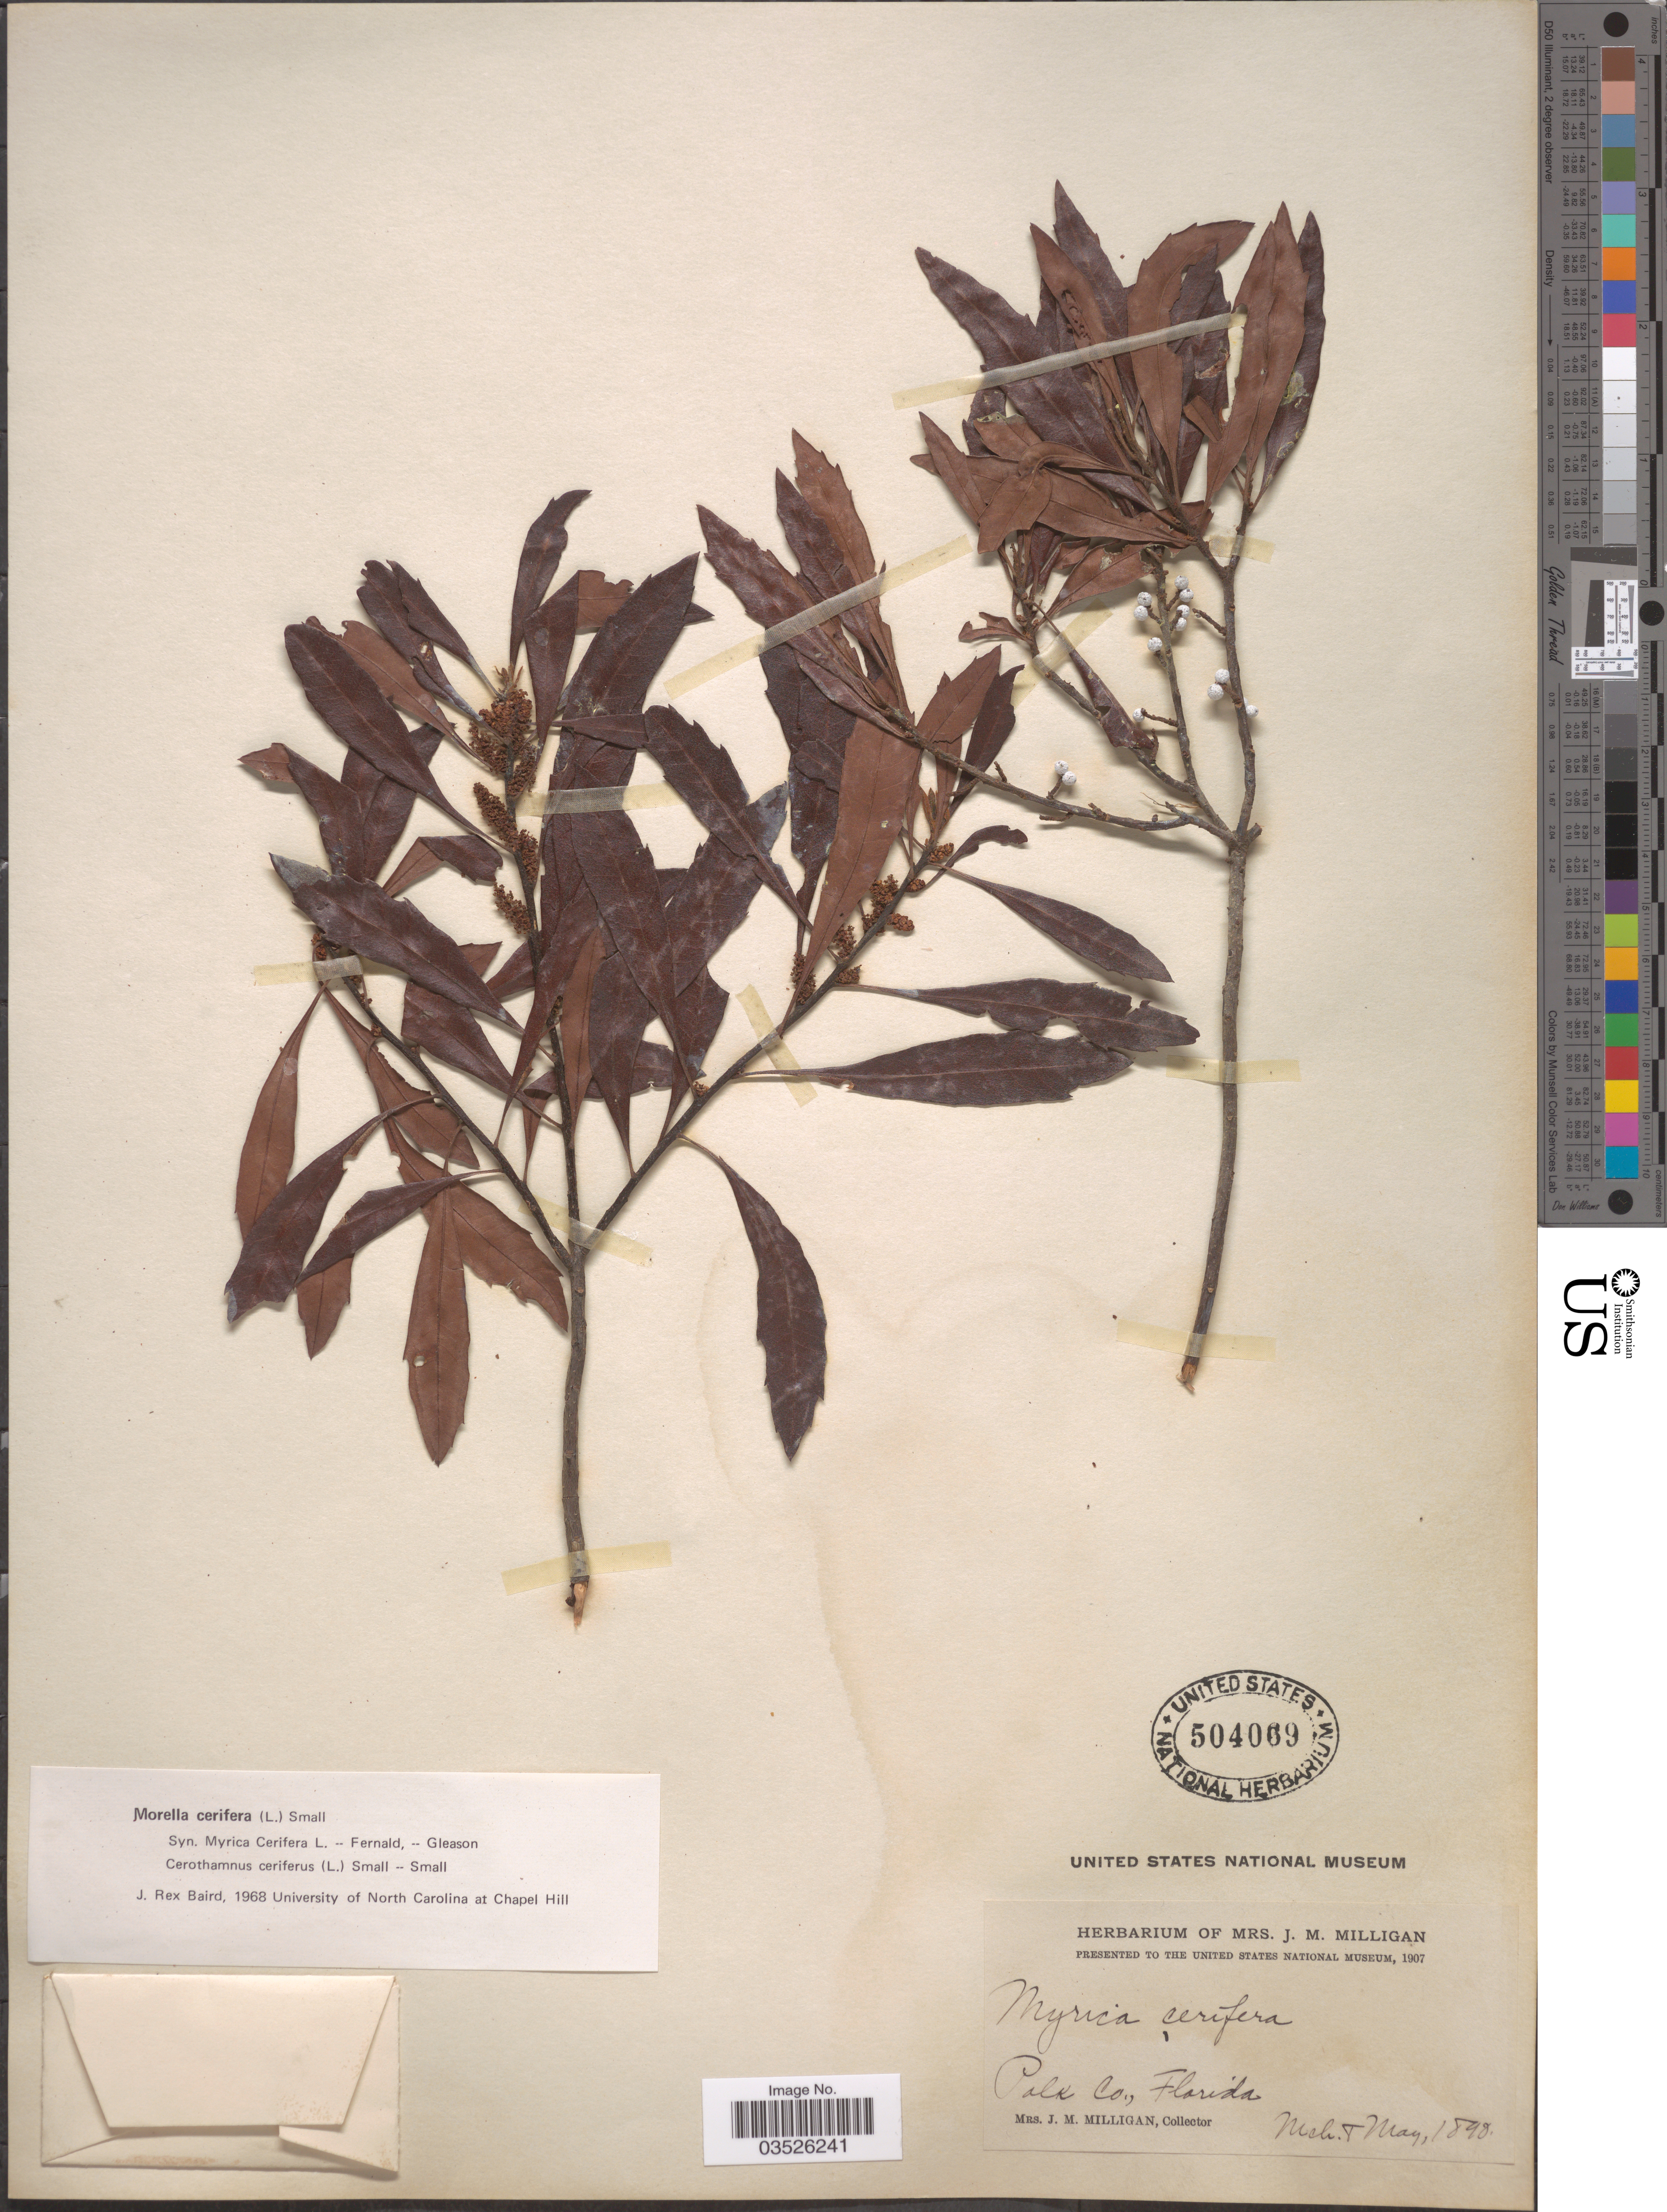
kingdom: Plantae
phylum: Tracheophyta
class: Magnoliopsida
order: Fagales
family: Myricaceae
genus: Morella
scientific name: Morella cerifera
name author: (L.) Small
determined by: Baird, James Rex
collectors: J. Milligan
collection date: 1890-03/1890-05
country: United States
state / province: Florida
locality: Polk Co.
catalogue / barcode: US 504009